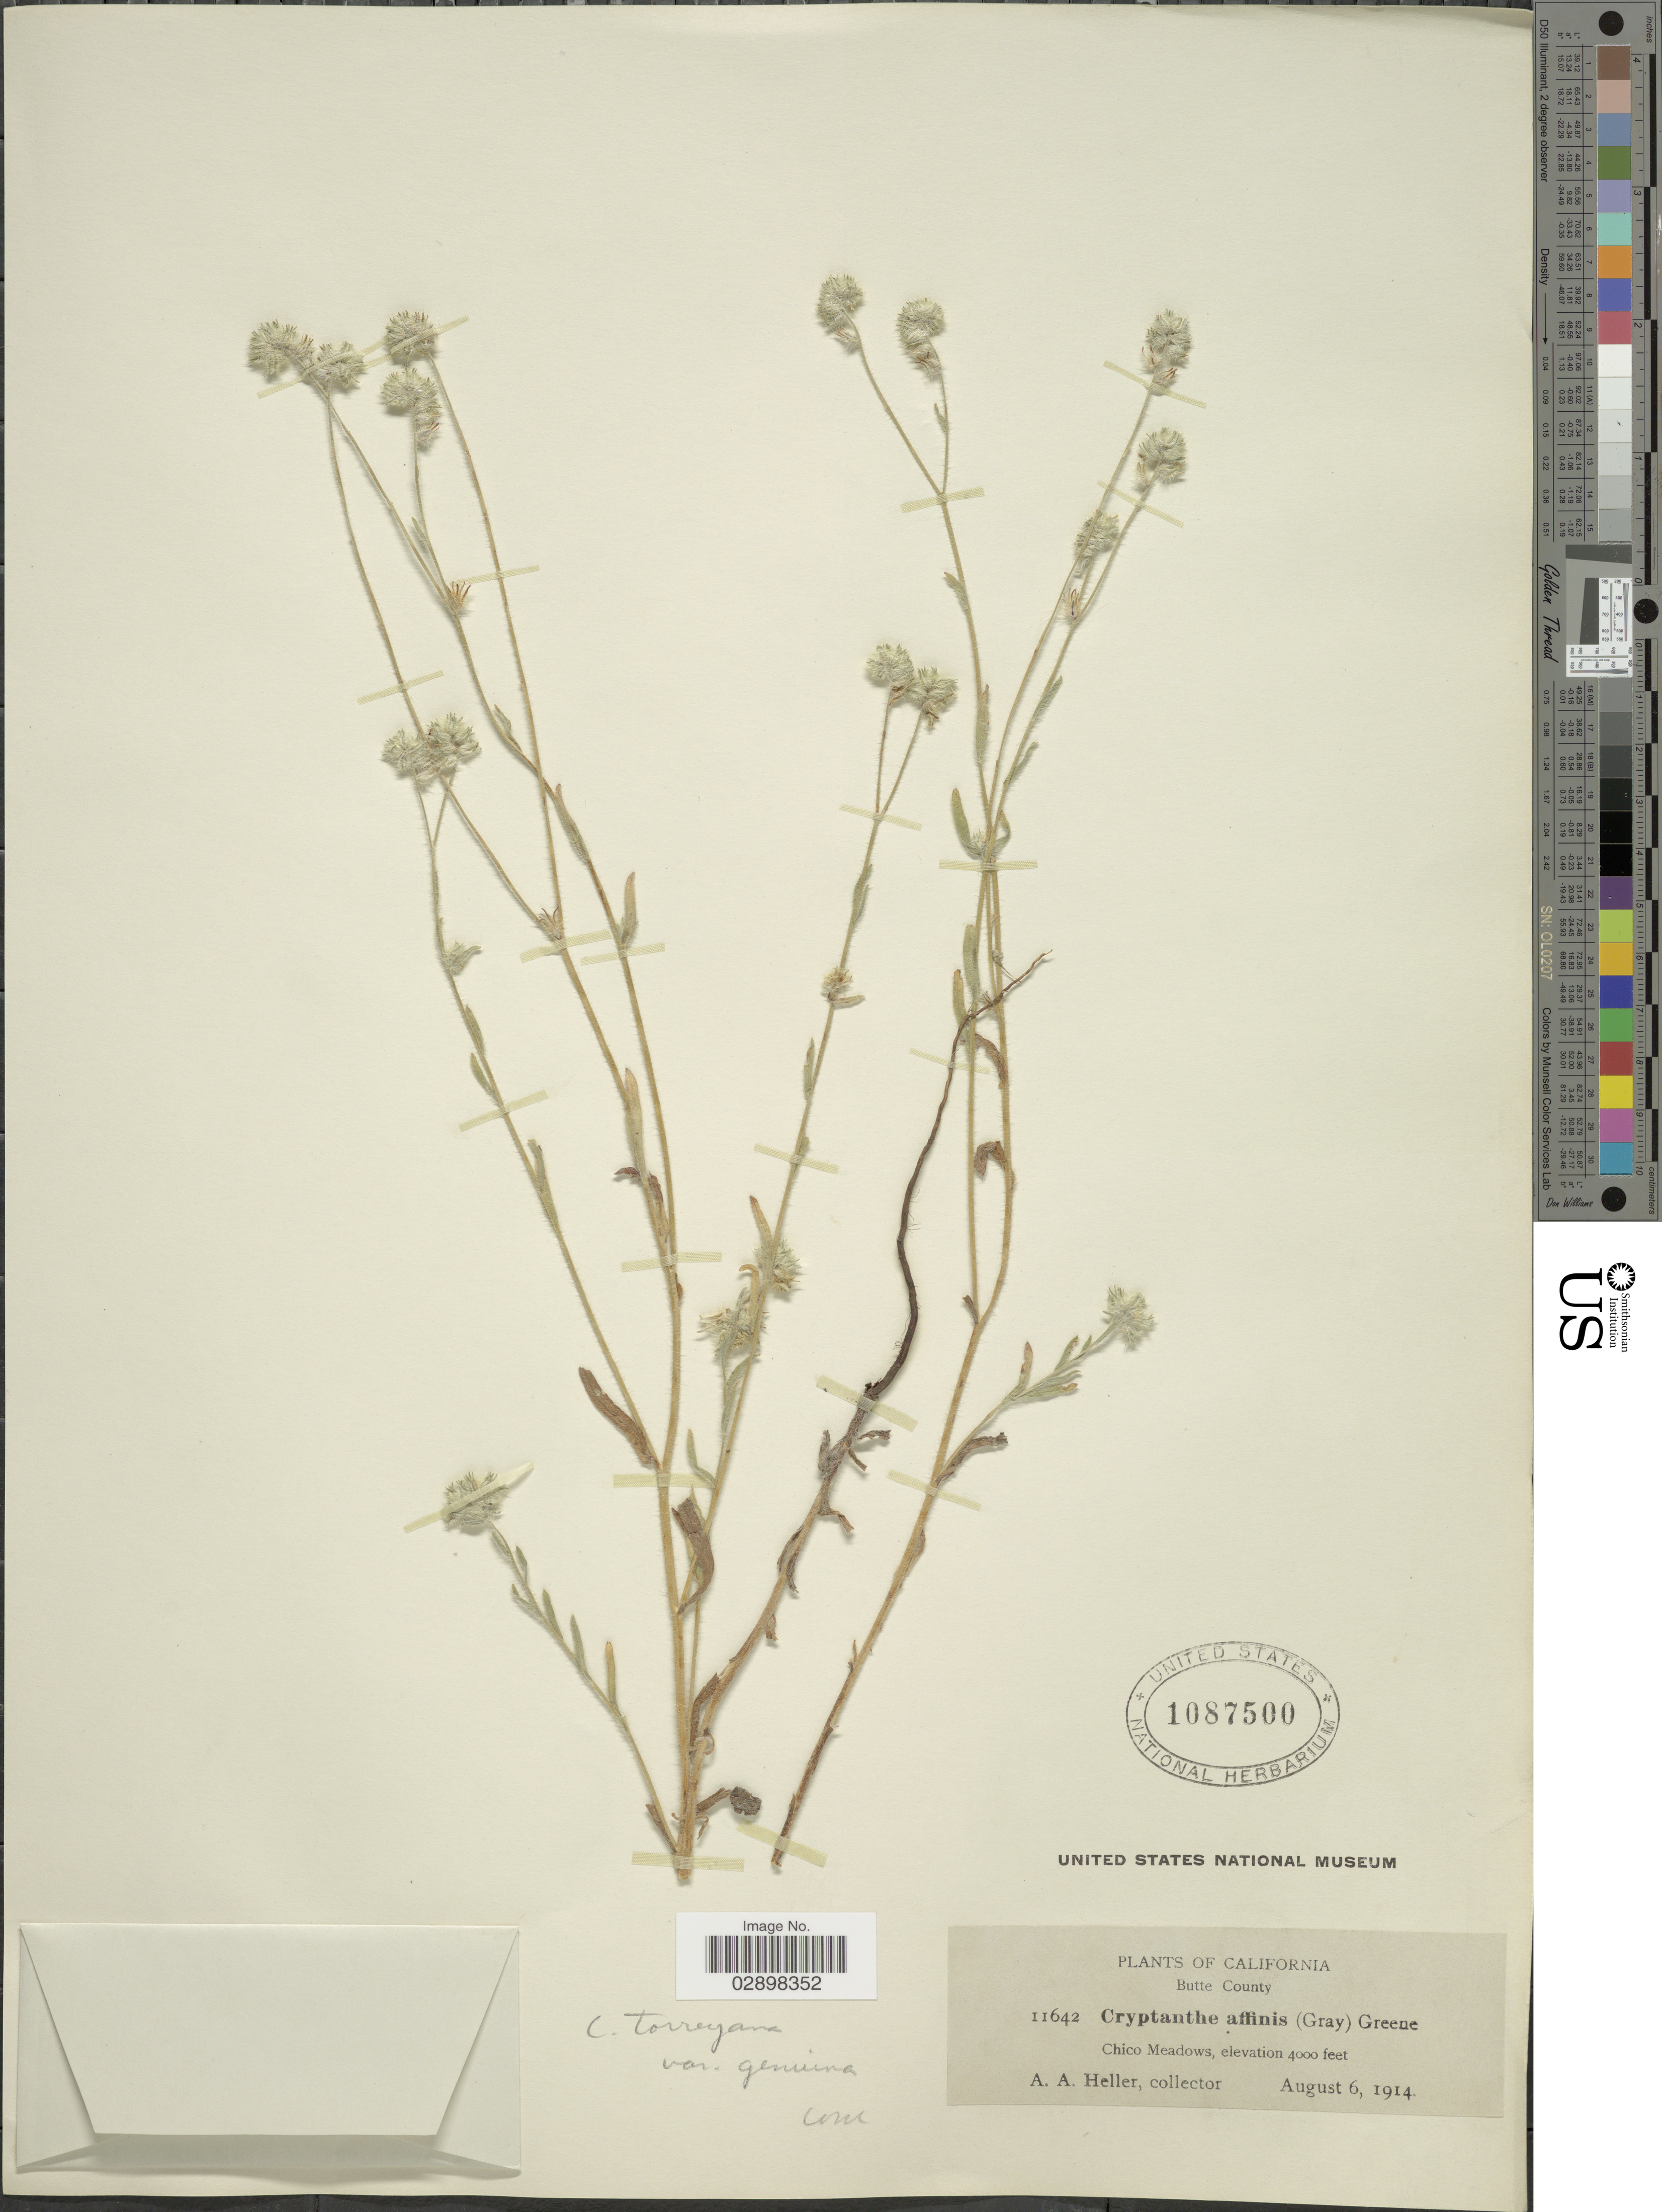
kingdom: Plantae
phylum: Tracheophyta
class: Magnoliopsida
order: Boraginales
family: Boraginaceae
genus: Cryptantha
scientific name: Cryptantha torreyana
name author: (A. Gray) S.W. Greene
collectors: A. A. Heller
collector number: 11642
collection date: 1914-08-06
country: United States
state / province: California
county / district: Butte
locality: Butte County, Chico Meadows.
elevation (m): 1219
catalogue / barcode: US 1087500